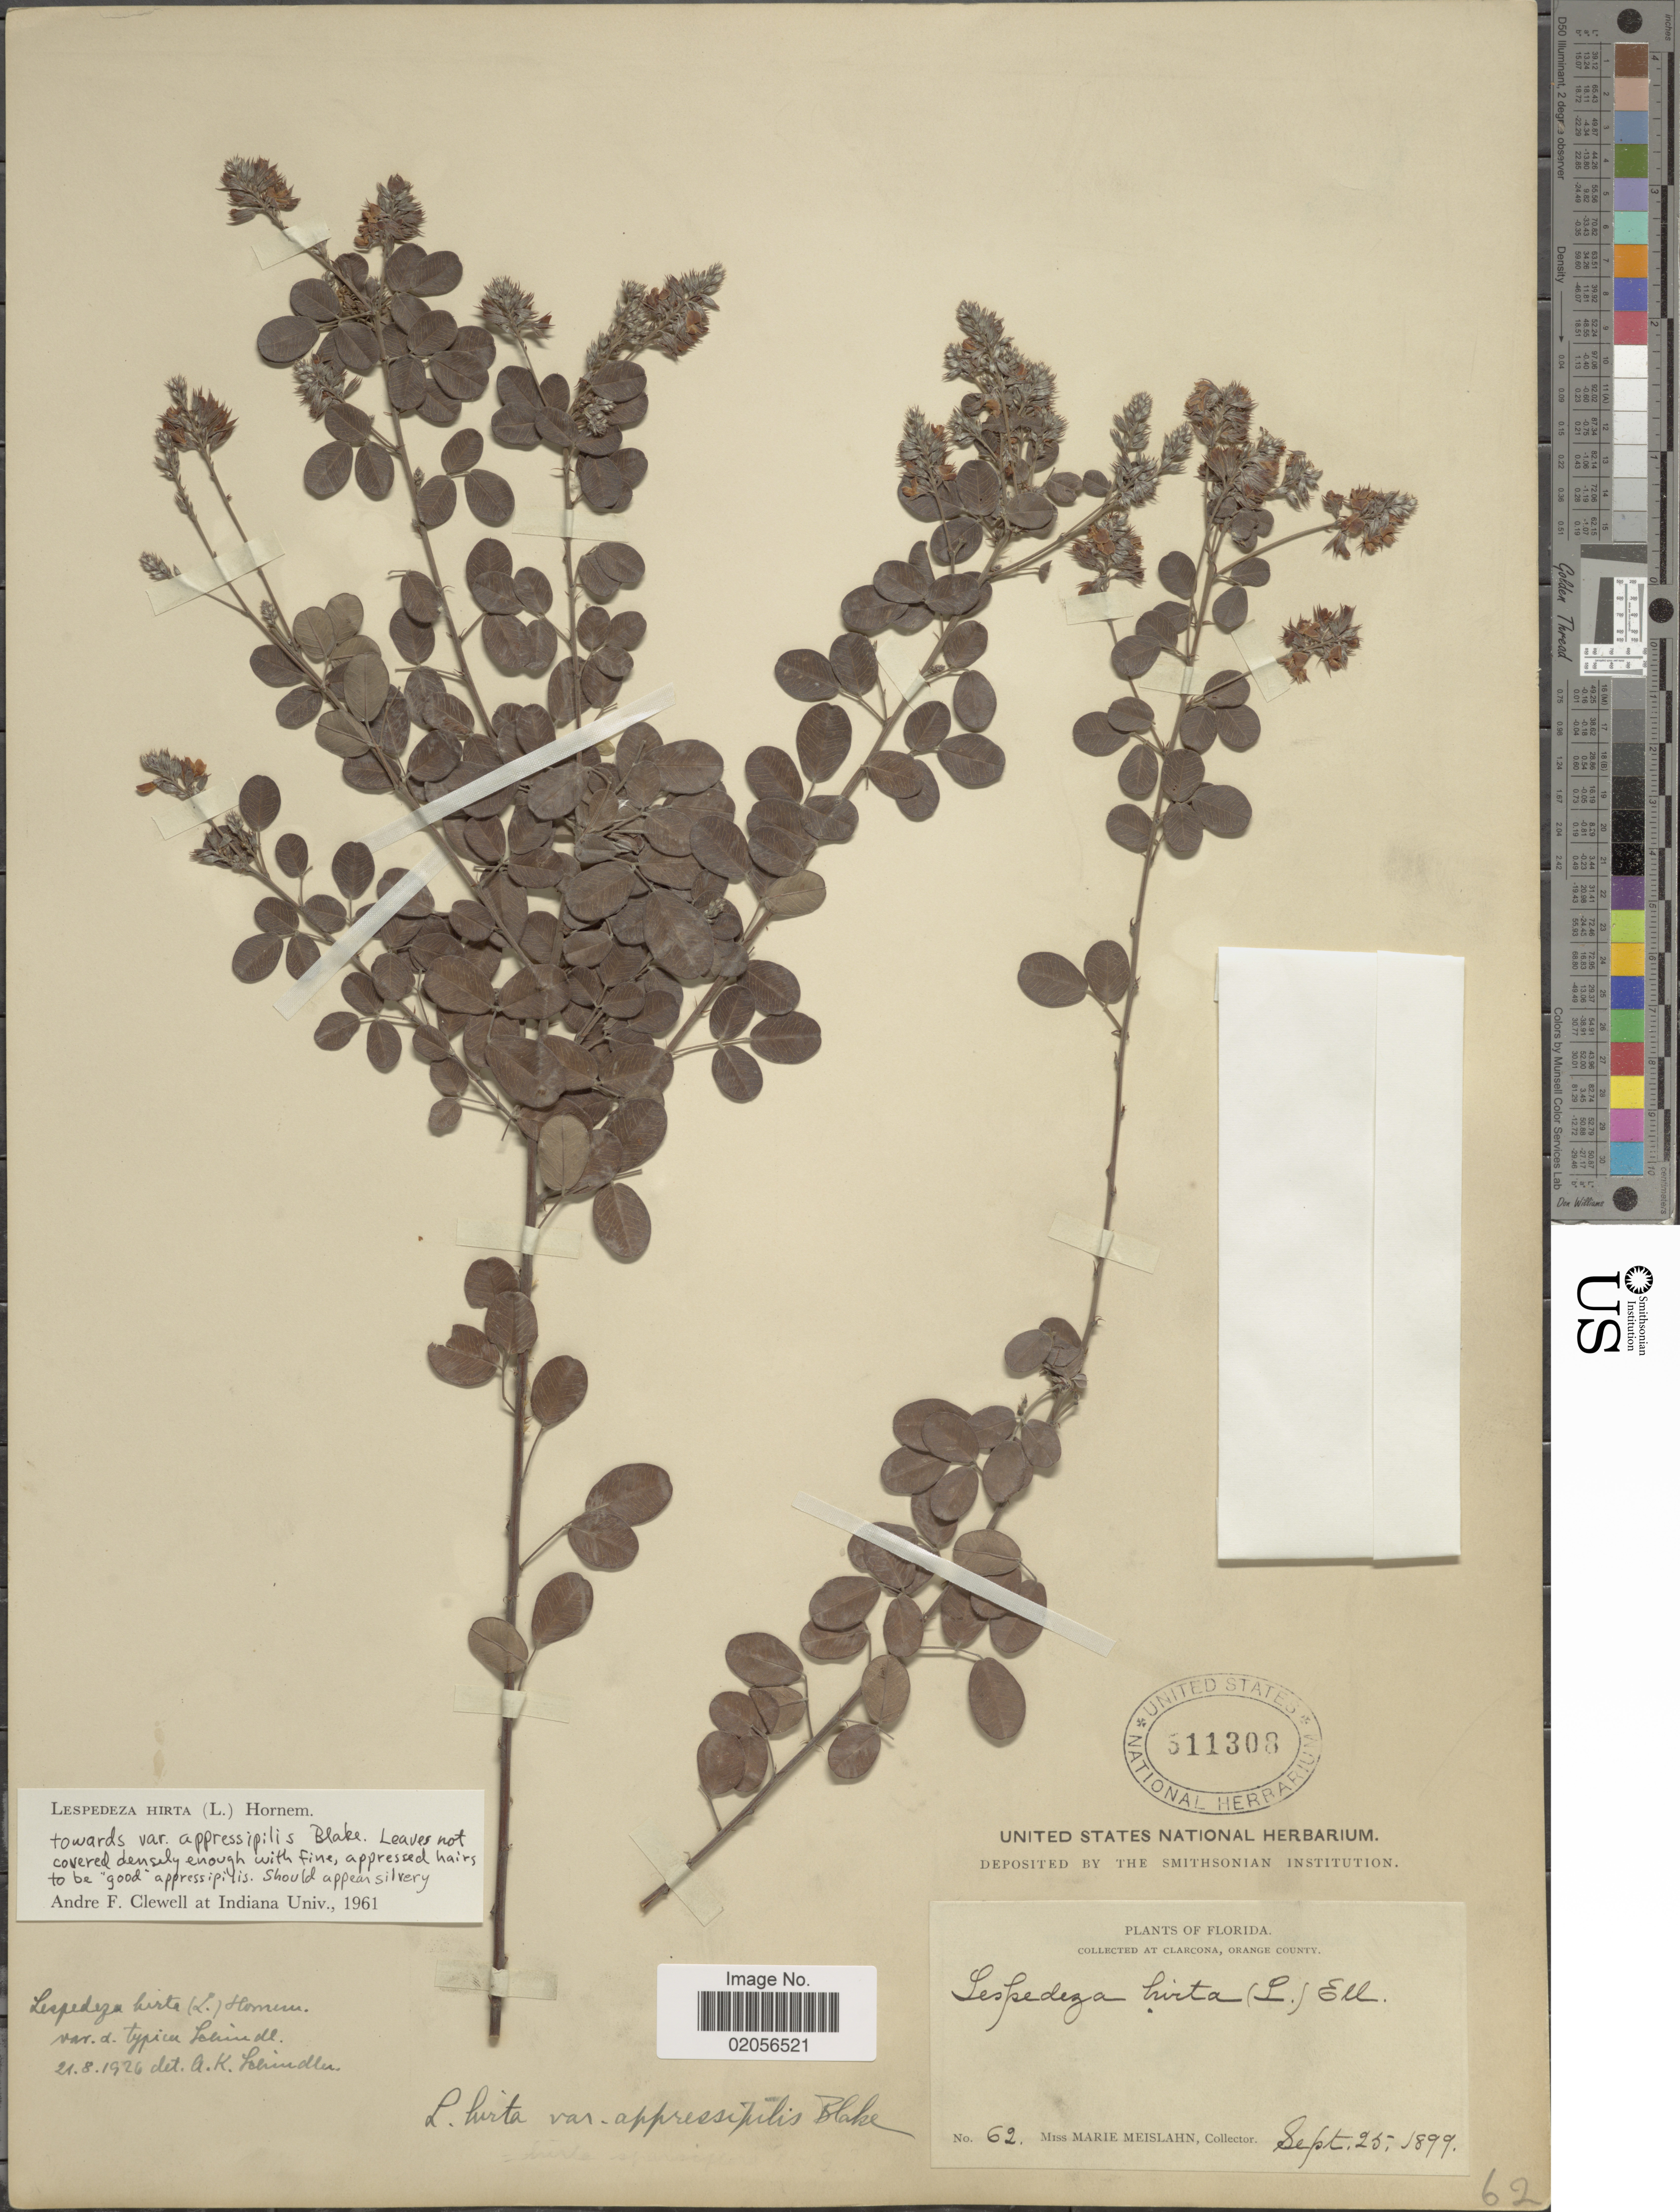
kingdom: Plantae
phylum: Tracheophyta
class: Magnoliopsida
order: Fabales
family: Fabaceae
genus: Lespedeza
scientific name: Lespedeza hirta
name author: (L.) Hornem.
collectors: M. Meislahn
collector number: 62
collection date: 1899-09-25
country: United States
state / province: Florida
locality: At Clarcona, Orange County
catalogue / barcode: US 511308